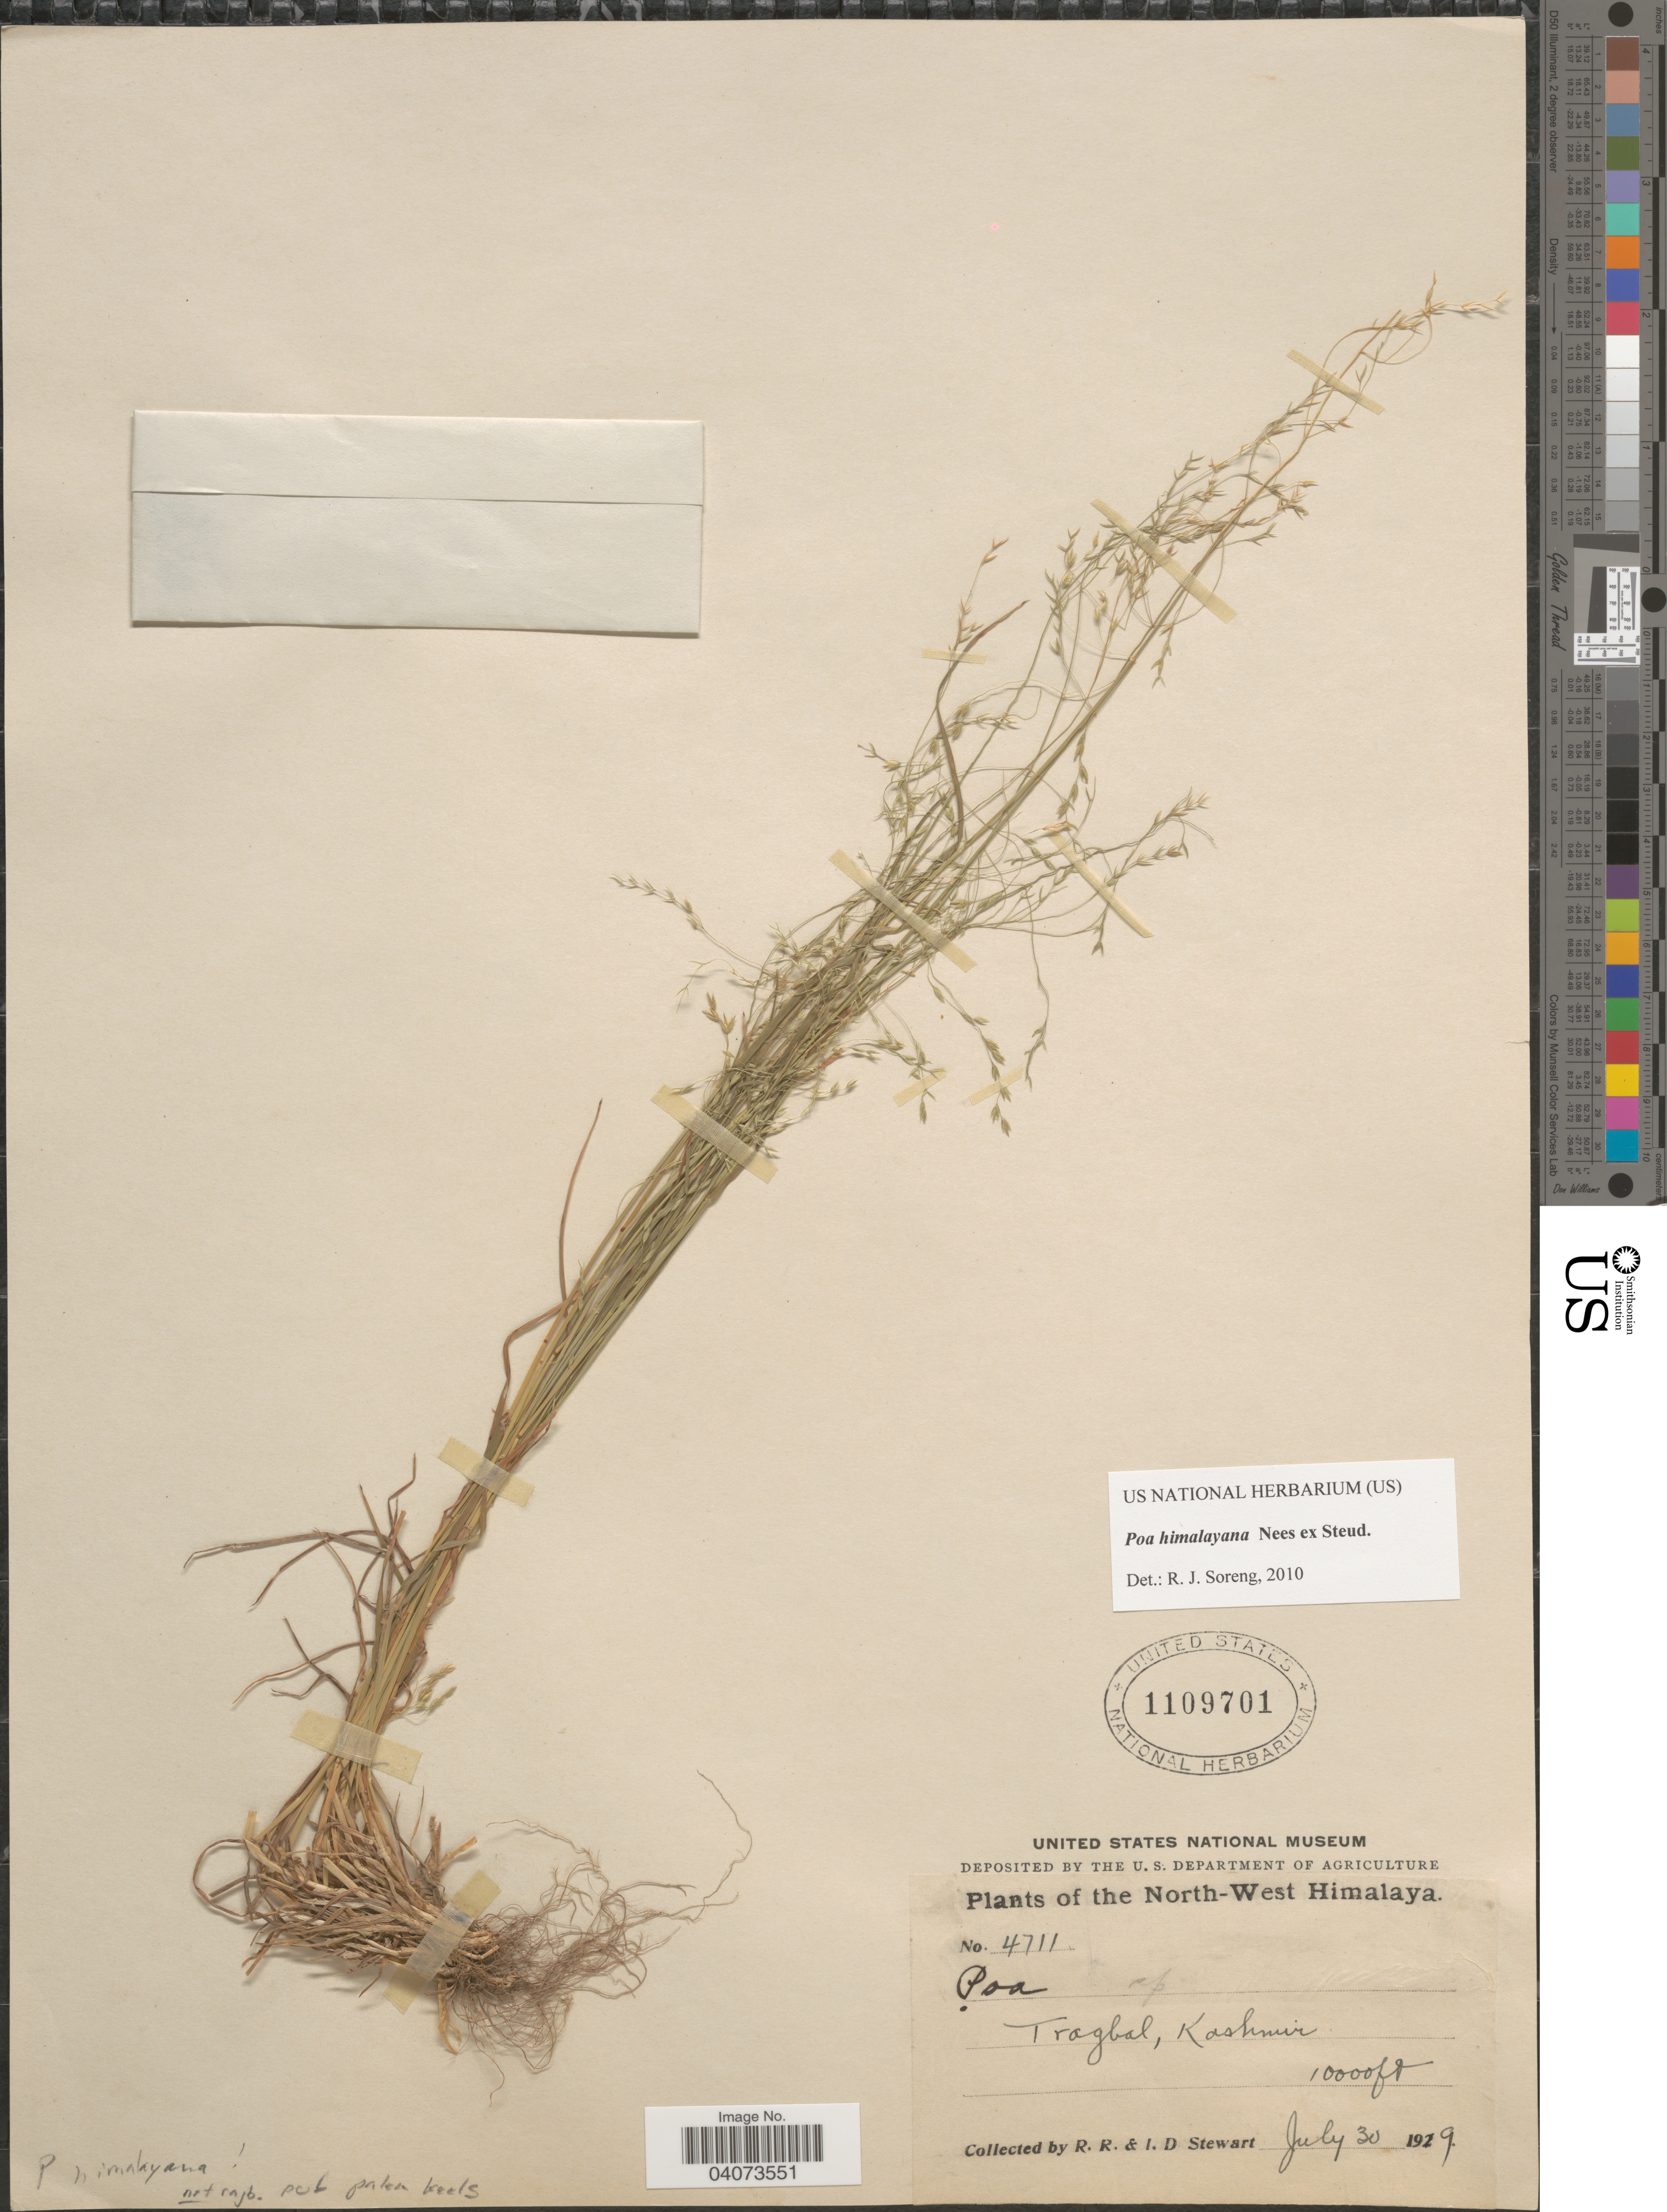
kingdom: Plantae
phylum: Tracheophyta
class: Liliopsida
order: Poales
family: Poaceae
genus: Poa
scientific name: Poa himalayana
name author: Nees ex Steud.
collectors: R. Stewart & I. Stewart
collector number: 4711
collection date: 1919-07-30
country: India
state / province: Jammu and Kashmir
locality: North-West Himalaya. Tragbal, Kashmir.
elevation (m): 3048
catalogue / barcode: US 1109701